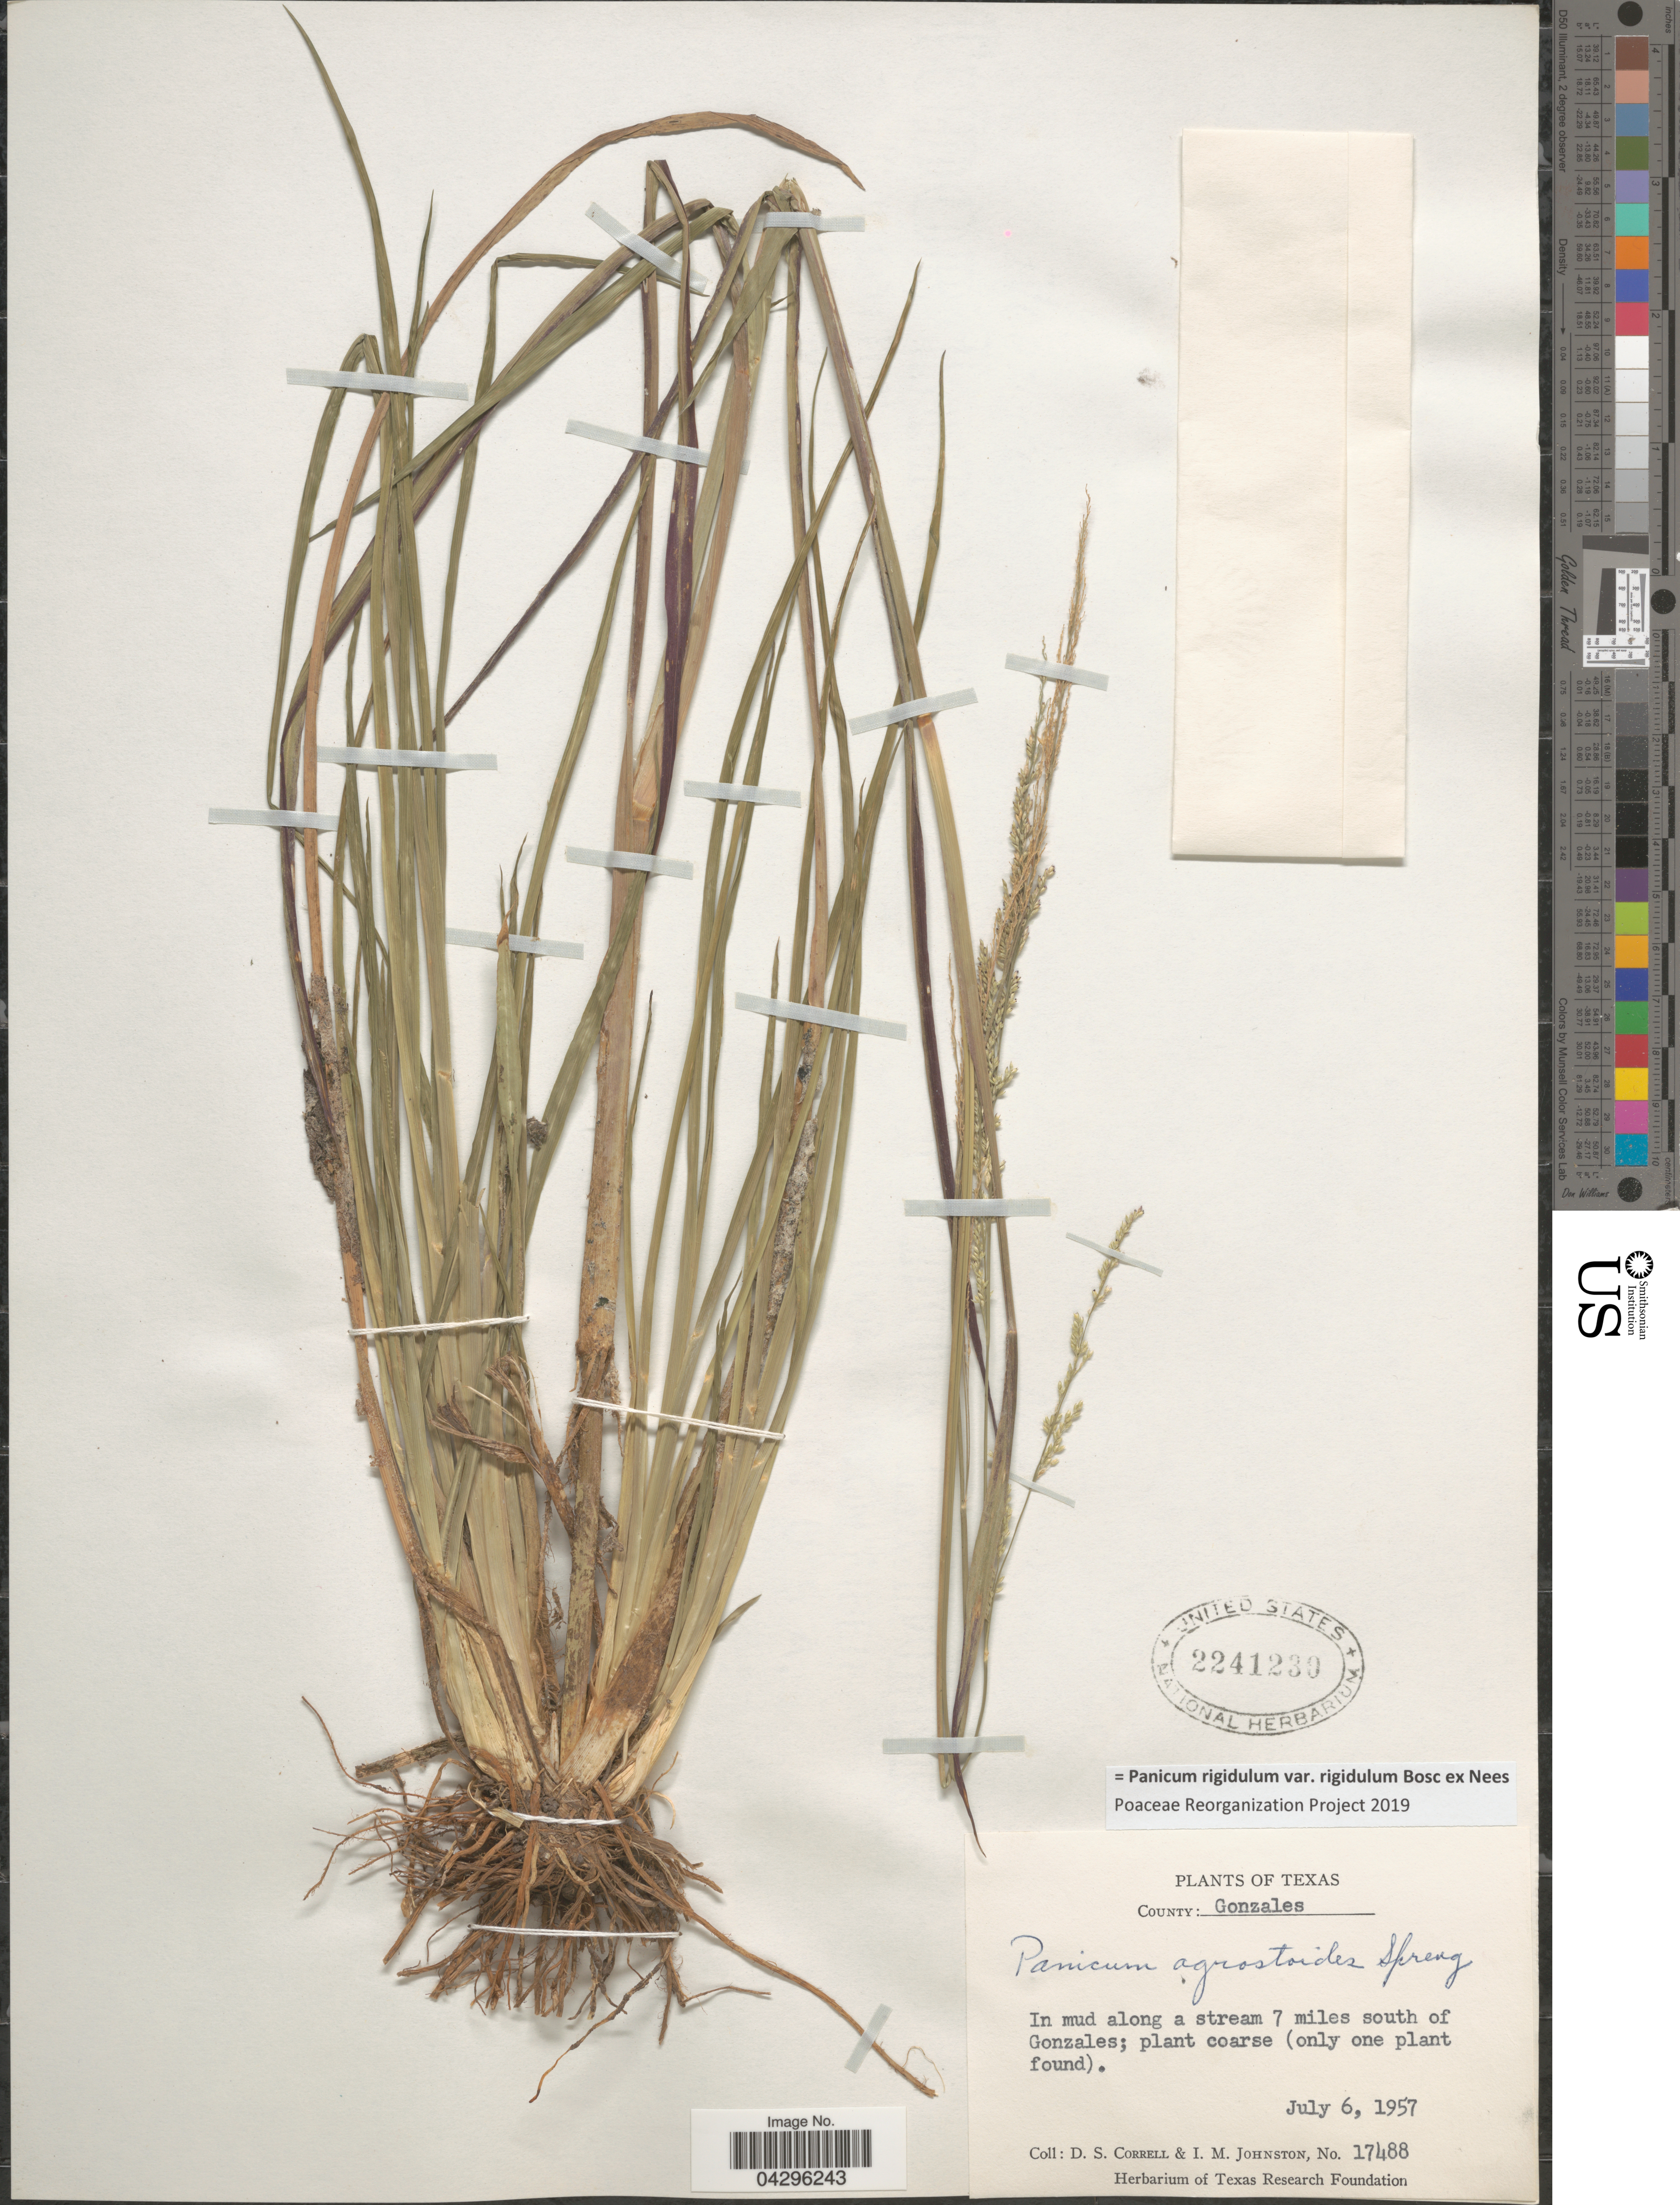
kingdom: Plantae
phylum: Tracheophyta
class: Liliopsida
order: Poales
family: Poaceae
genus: Panicum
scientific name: Panicum rigidulum var. rigidulum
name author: Bosc ex Nees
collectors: D. S. Correll & I.M. Johnston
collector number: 17488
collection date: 1957-07-06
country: United States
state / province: Texas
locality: County: Gonzales. In mud along a stream 7 miles south of Gonzales.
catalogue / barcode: US 2241230